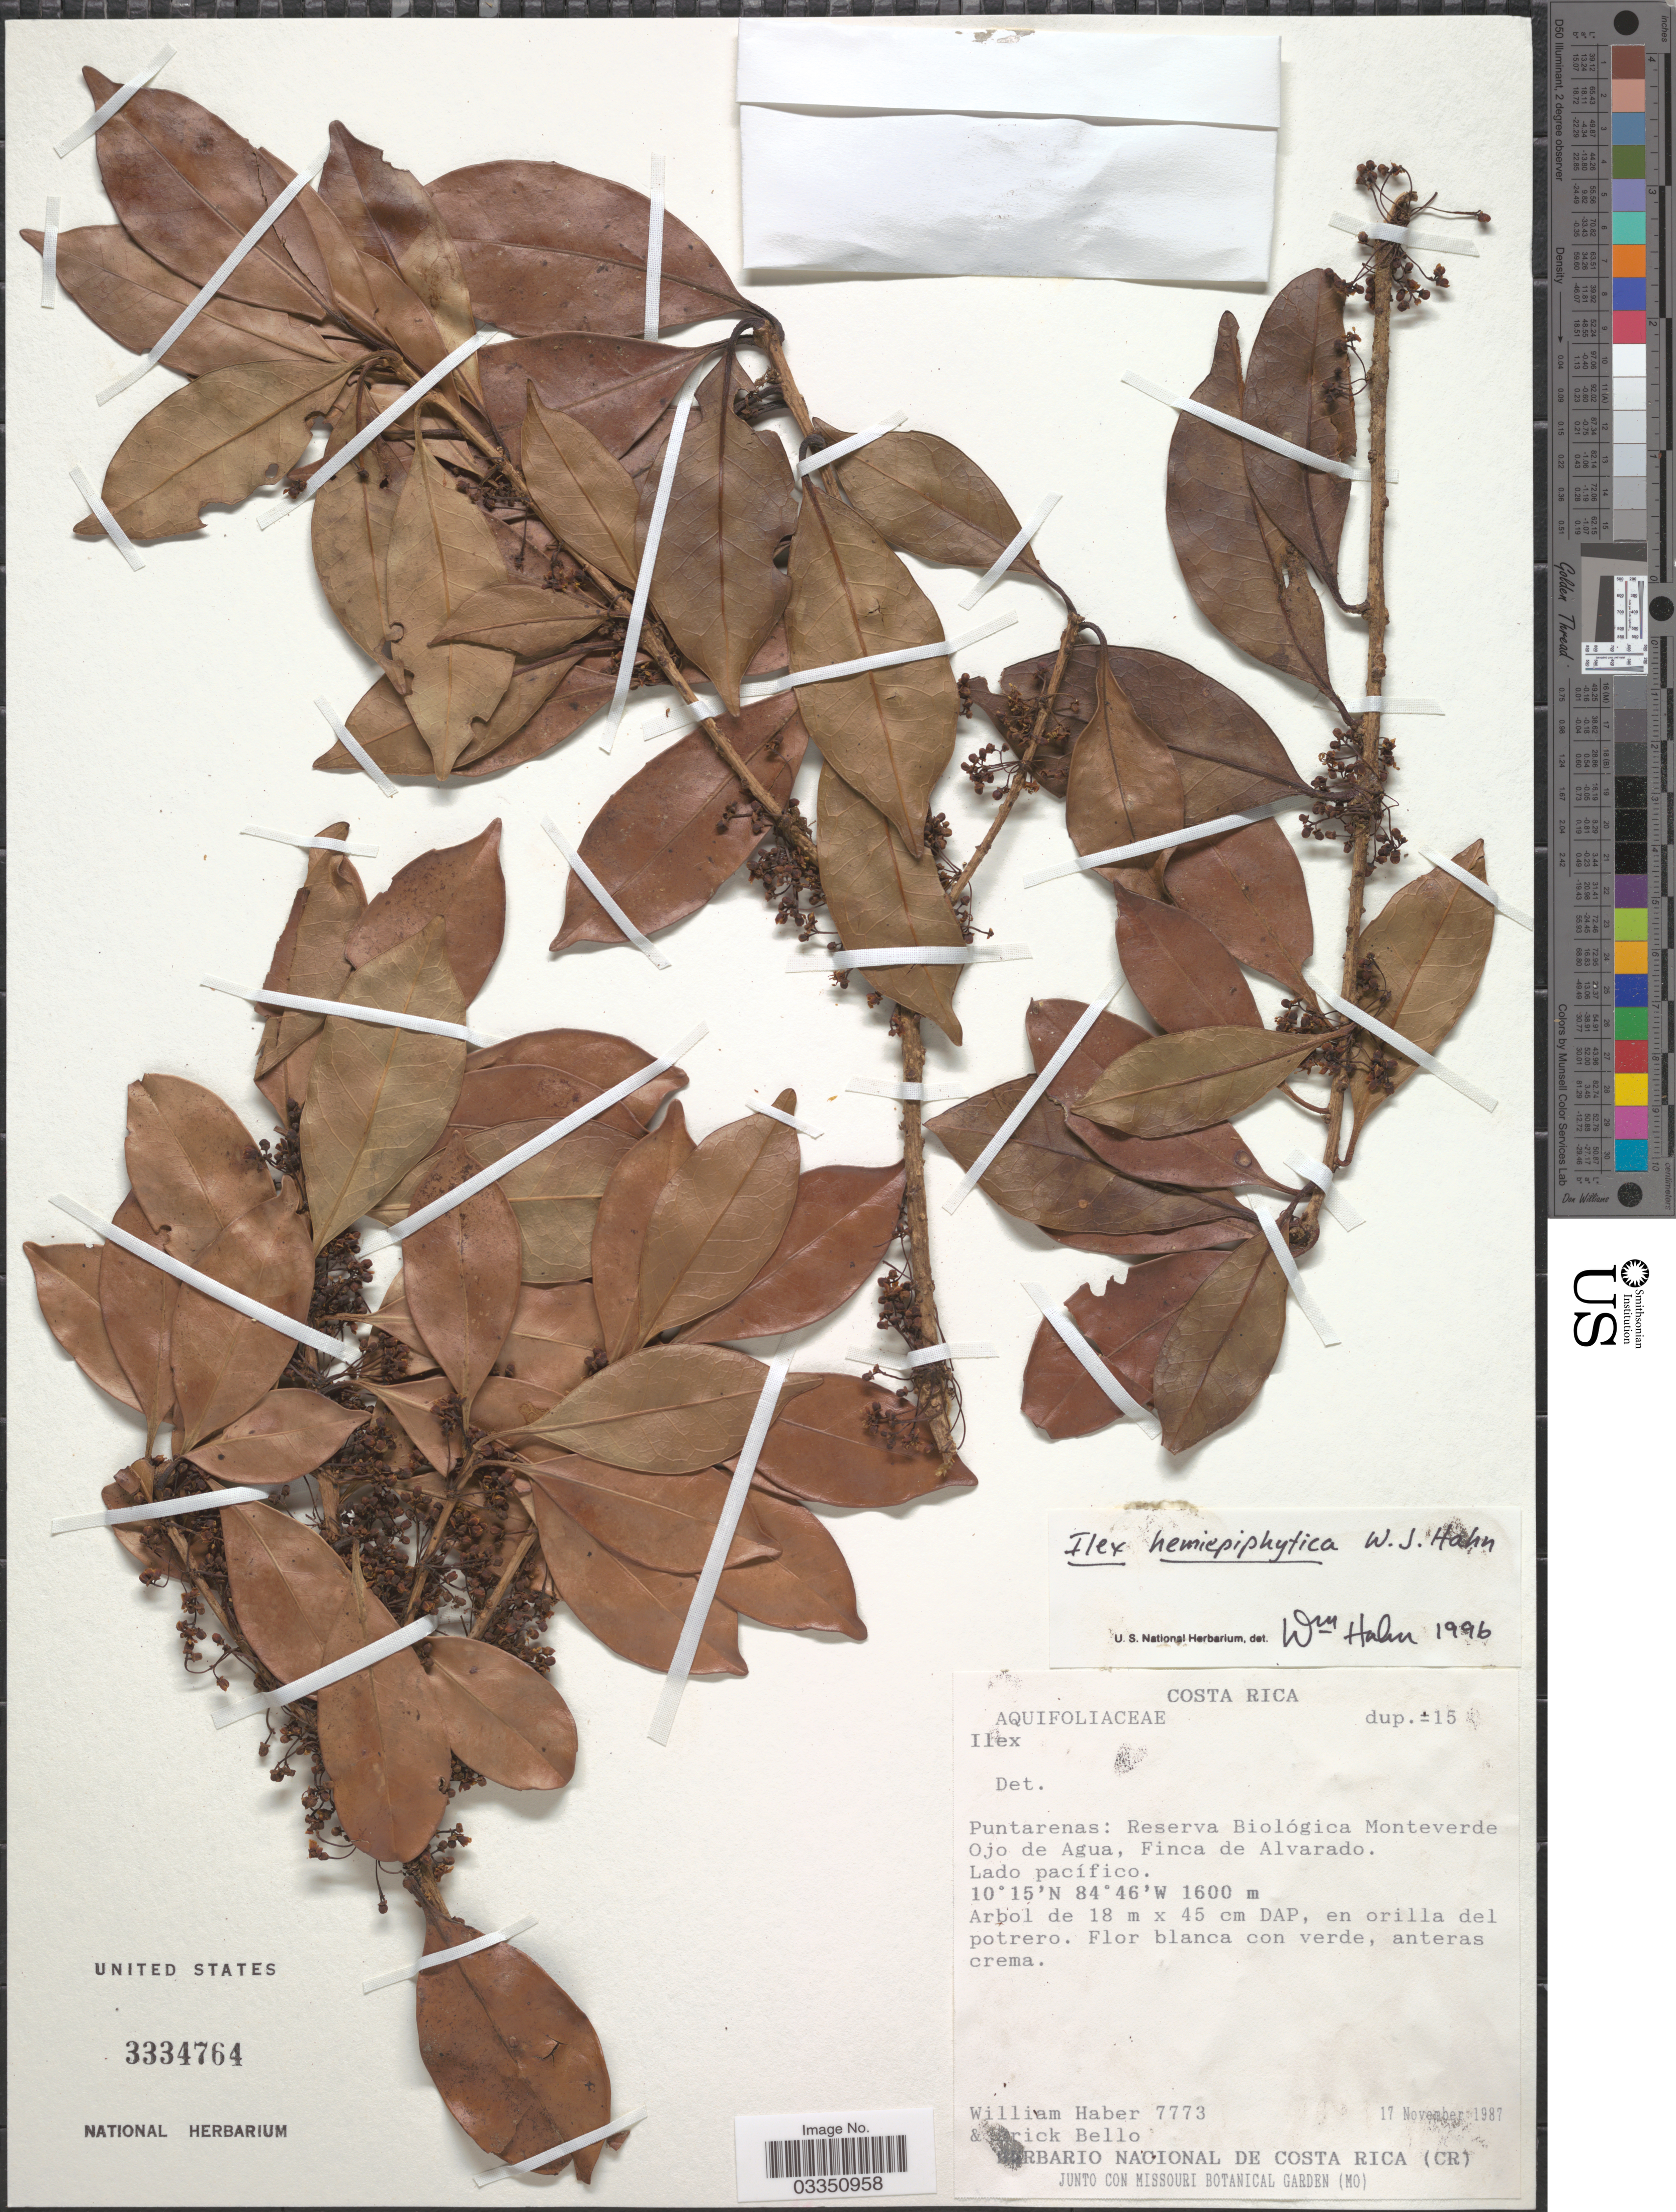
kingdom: Plantae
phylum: Tracheophyta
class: Magnoliopsida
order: Aquifoliales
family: Aquifoliaceae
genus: Ilex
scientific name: Ilex hemiepiphytica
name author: W.J. Hahn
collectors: W. A. Haber & E. Bello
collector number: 7773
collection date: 1987-11-17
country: Costa Rica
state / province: Puntarenas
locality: Reserva Biológica Monteverde Ojo de Agua, Finca de Alvarado.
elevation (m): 1600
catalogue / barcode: US 3334764